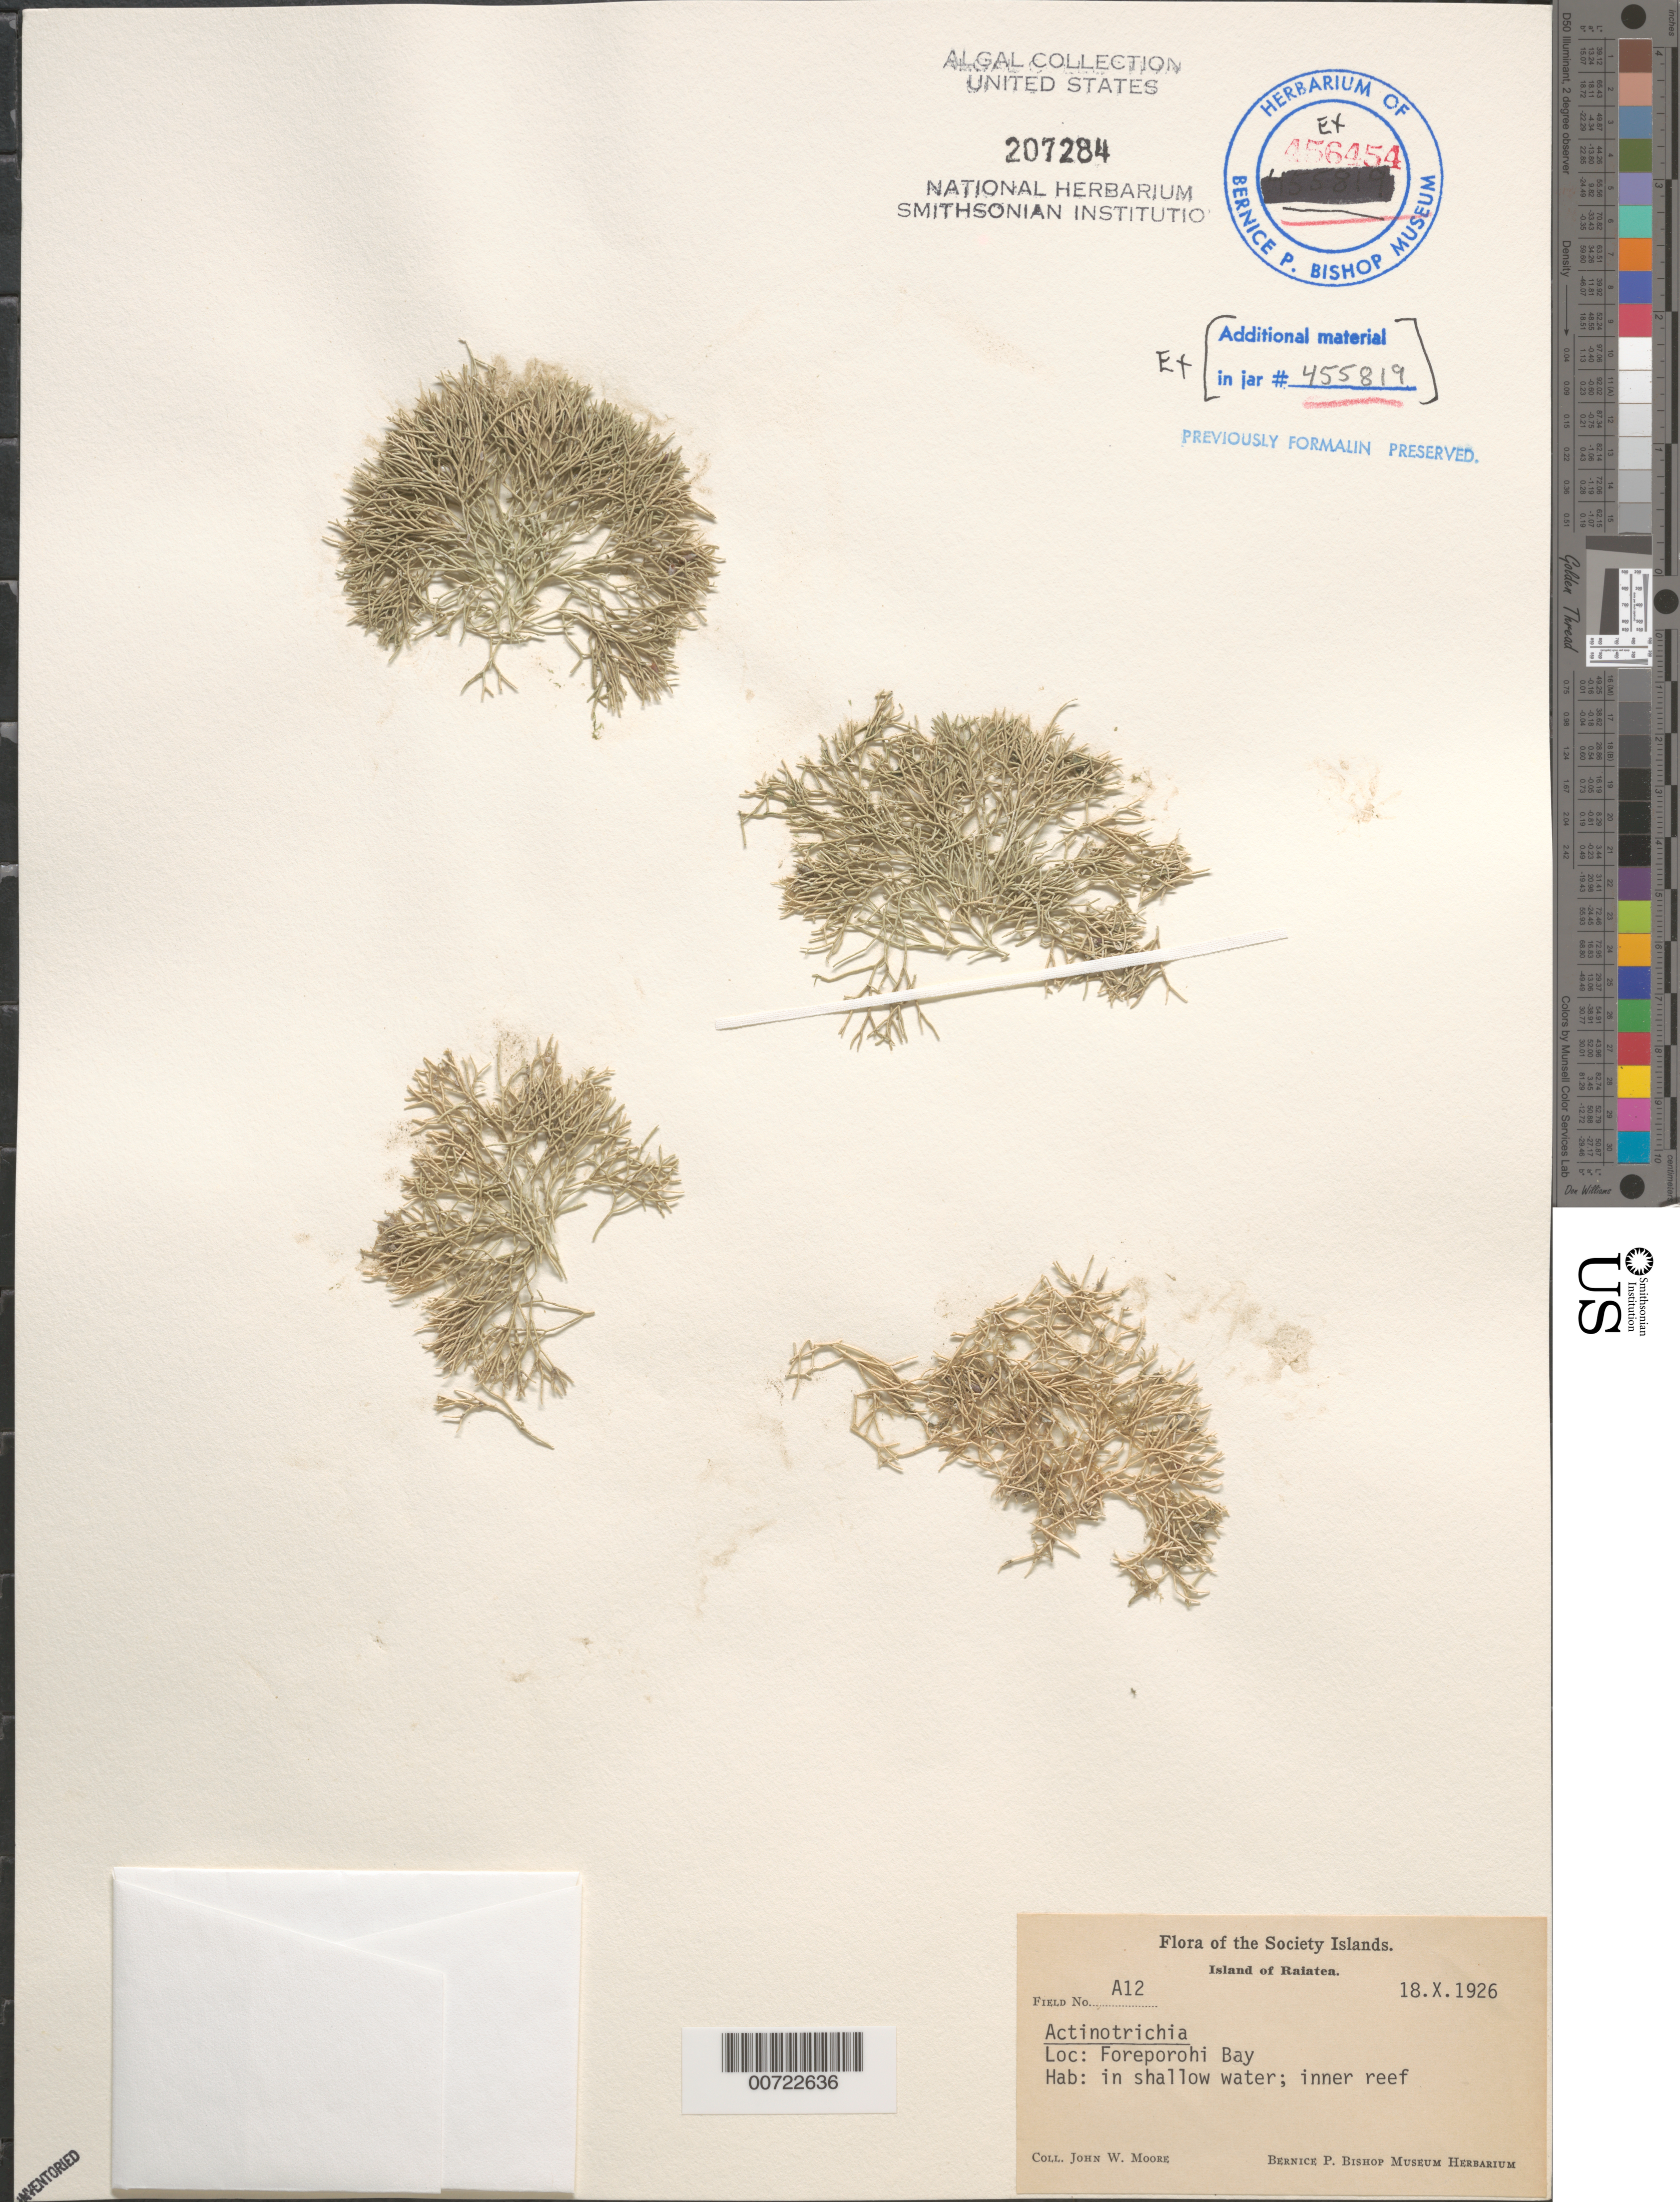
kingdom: Plantae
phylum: Rhodophyta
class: Florideophyceae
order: Nemaliales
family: Galaxauraceae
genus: Actinotrichia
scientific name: Actinotrichia sp.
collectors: J. W. Moore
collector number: A12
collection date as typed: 18 Oct 1926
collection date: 1926-10-18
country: French Polynesia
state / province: Iles Sous-le-Vent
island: Raiatea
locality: Foreporohi Bay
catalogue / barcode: US 207284